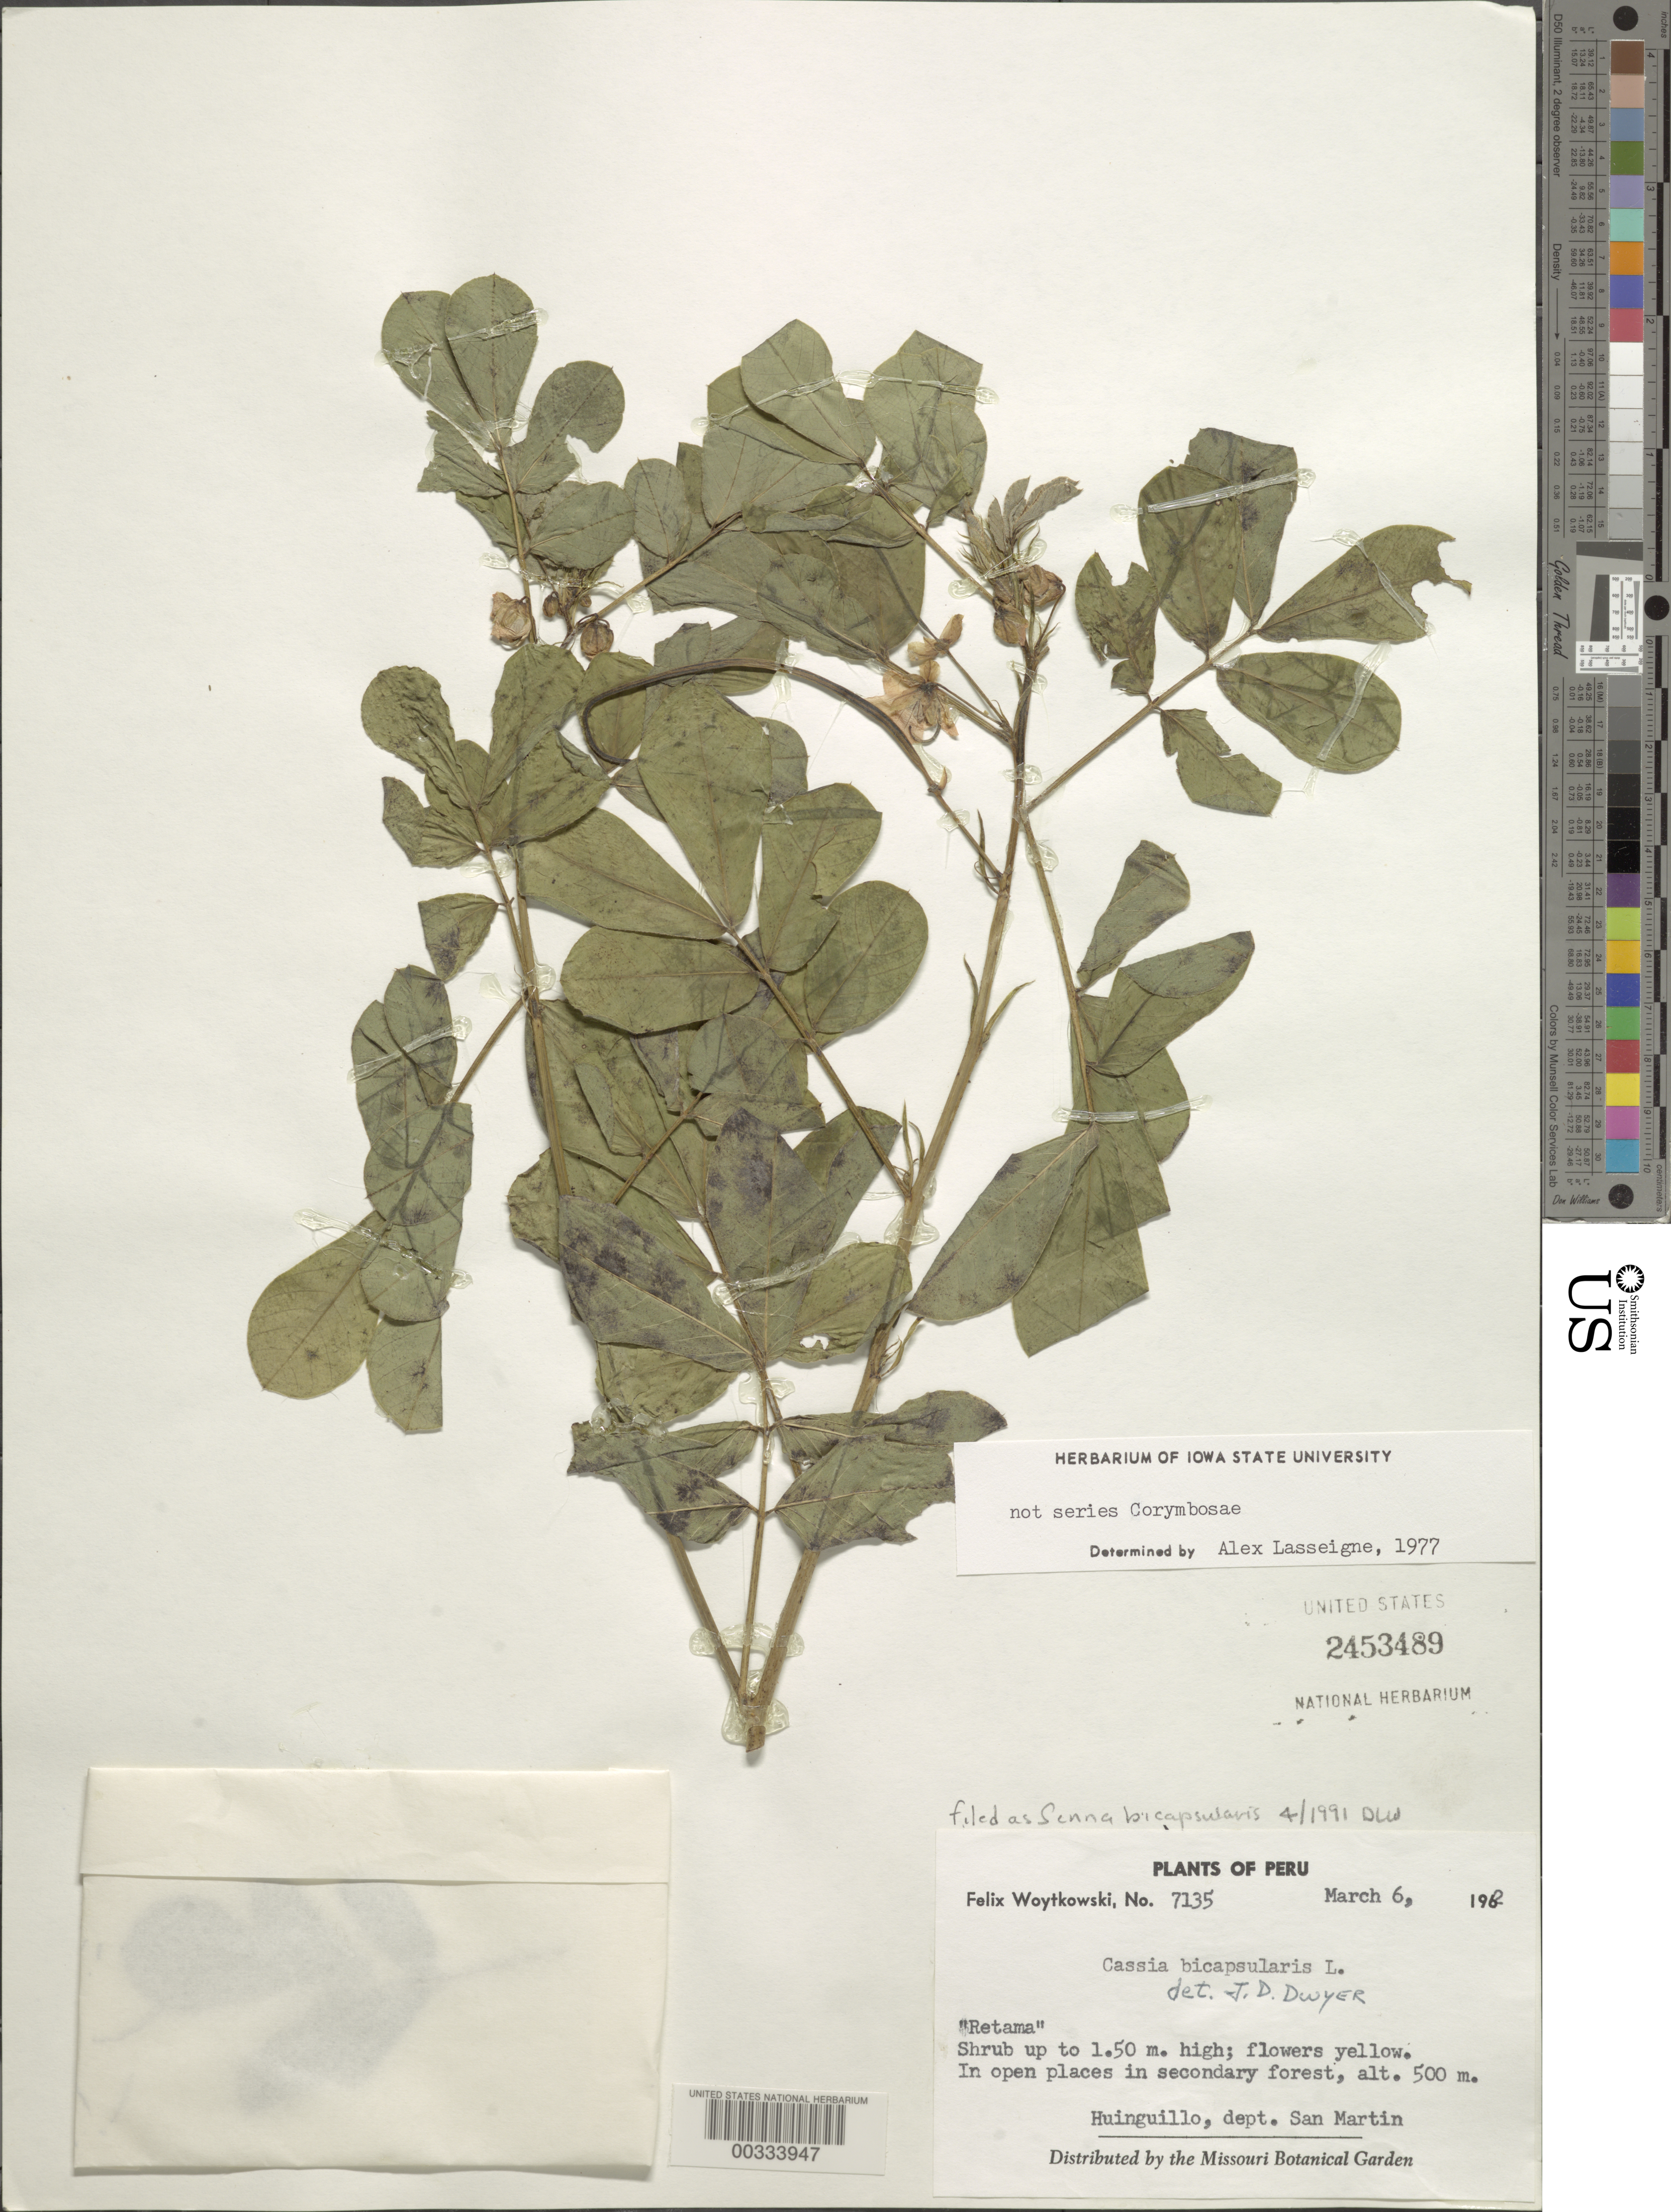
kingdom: Plantae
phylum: Tracheophyta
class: Magnoliopsida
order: Fabales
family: Fabaceae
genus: Senna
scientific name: Senna bicapsularis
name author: (L.) Roxb.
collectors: F. Woytkowski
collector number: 7135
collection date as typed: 06 Mar 1962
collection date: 1962-03-06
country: Peru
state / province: San Martín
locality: Huinguillo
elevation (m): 500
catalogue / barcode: US 2453489